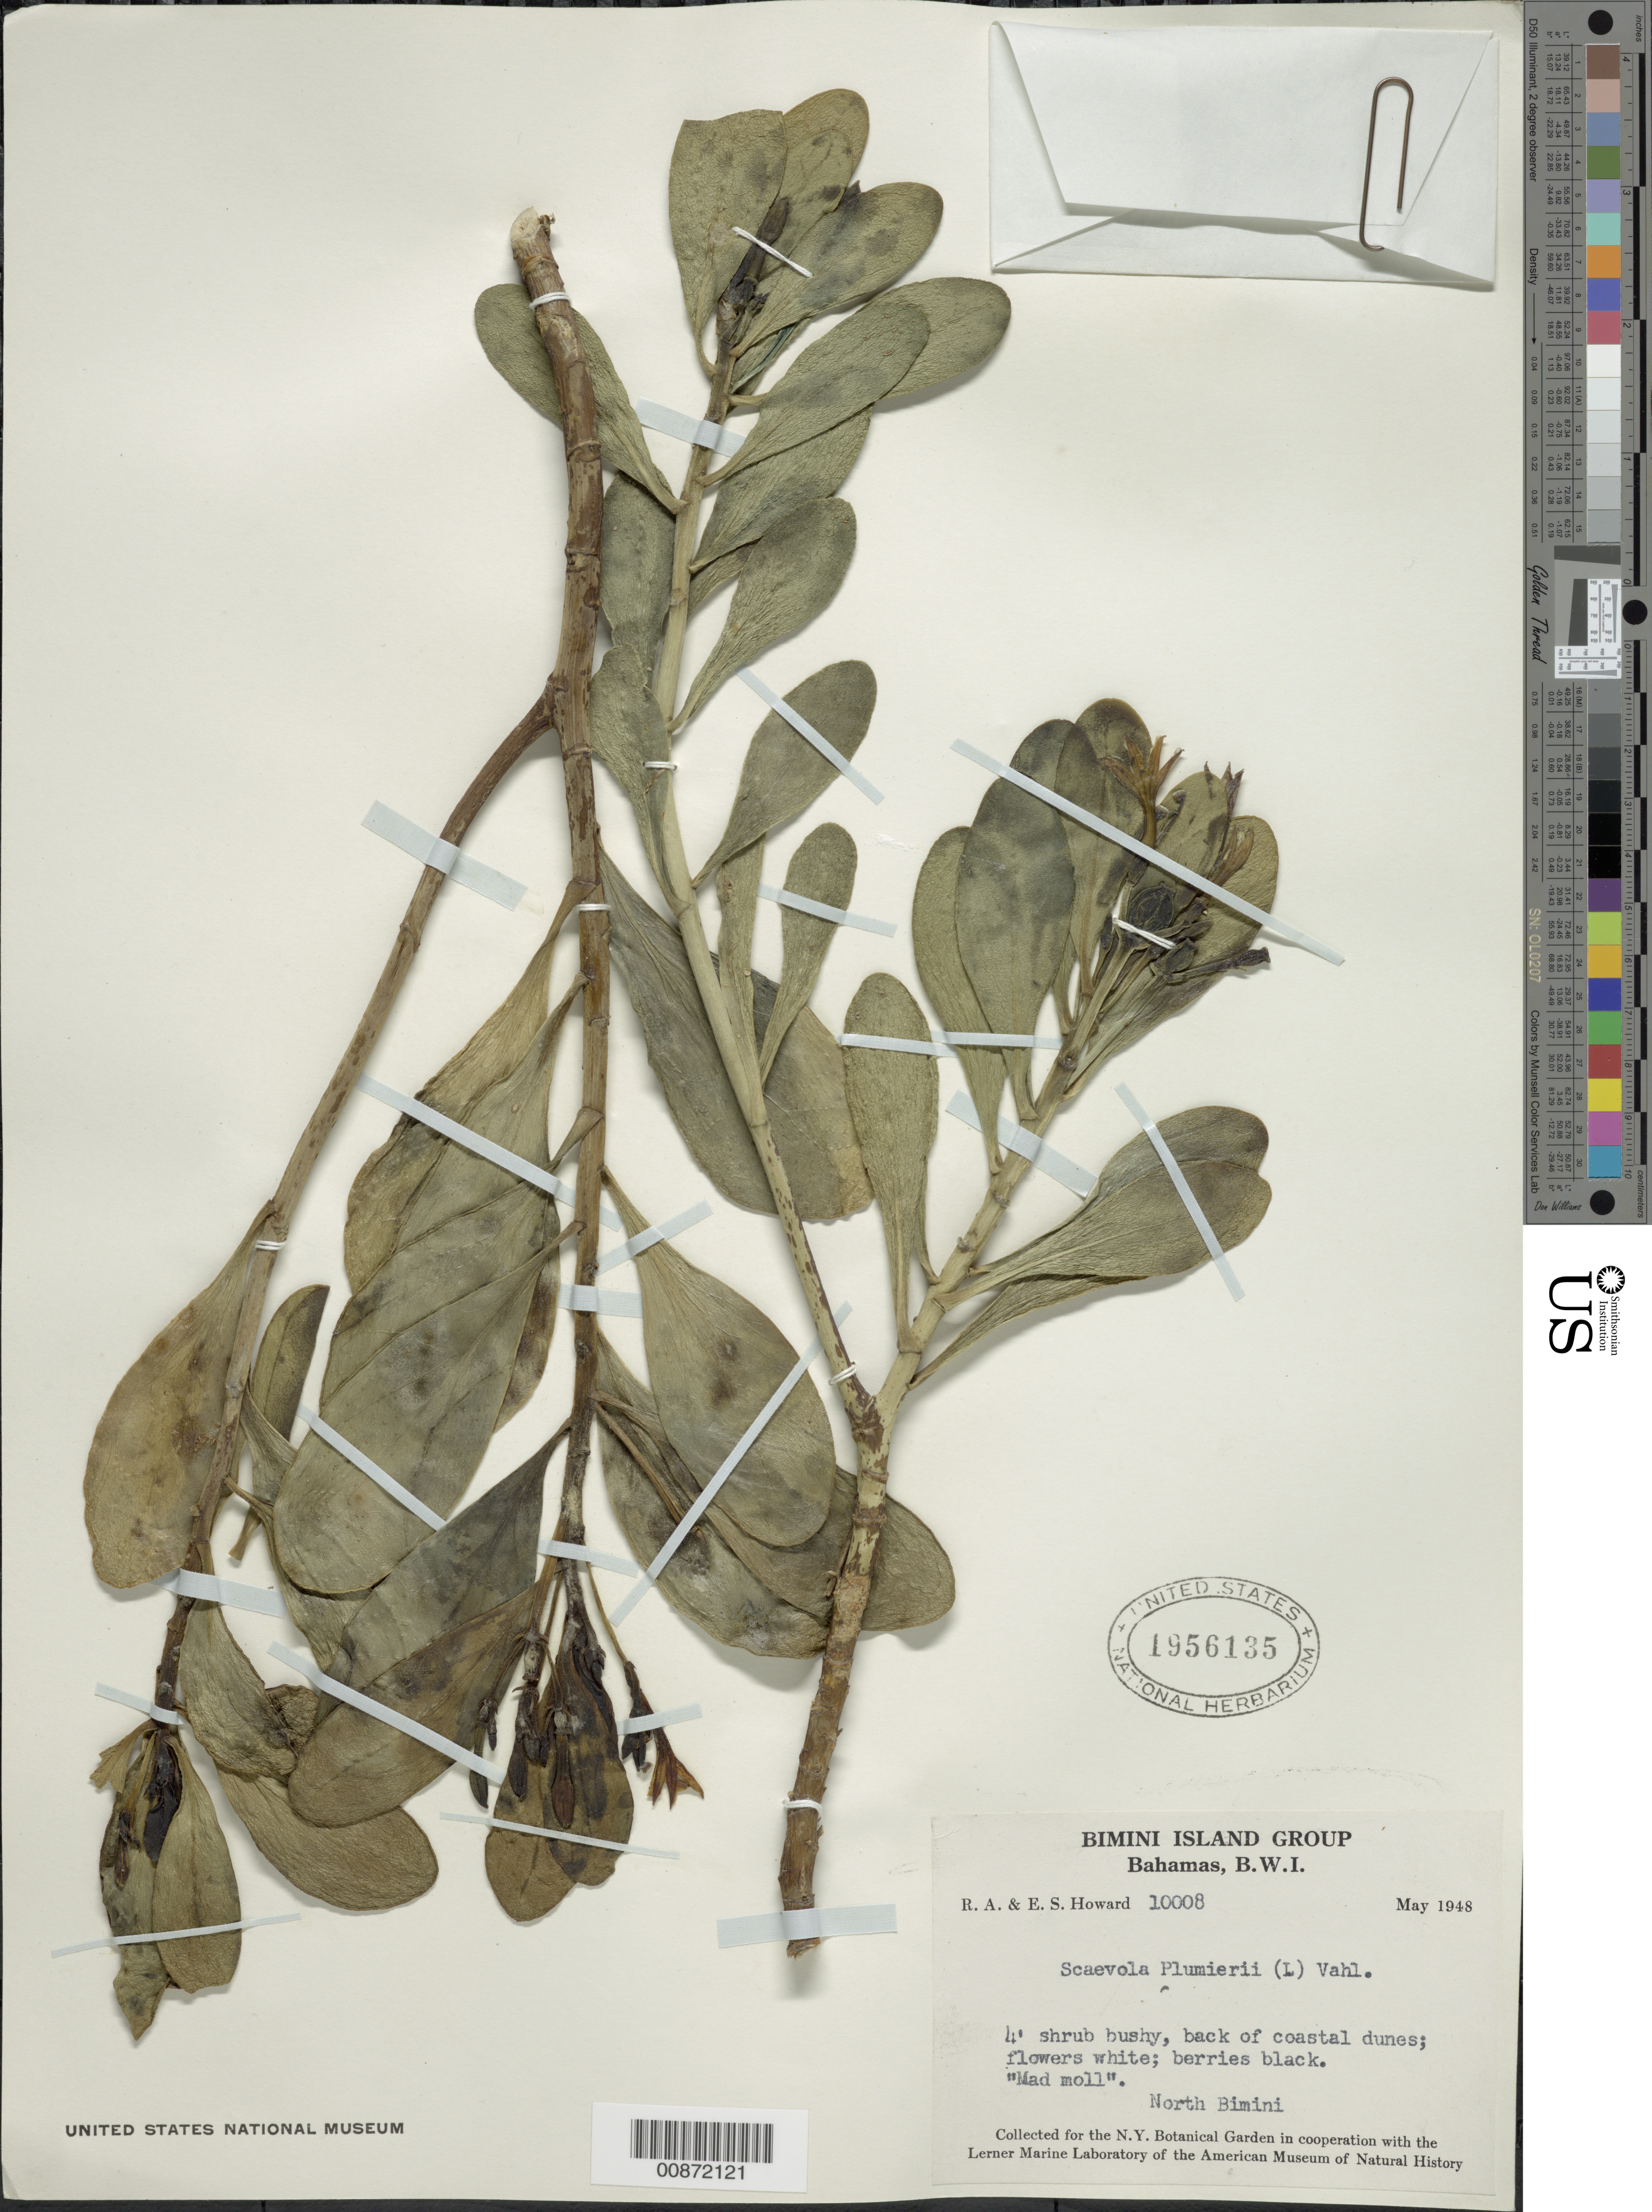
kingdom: Plantae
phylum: Tracheophyta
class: Magnoliopsida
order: Asterales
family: Goodeniaceae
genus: Scaevola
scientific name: Scaevola plumieri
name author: (L.) Vahl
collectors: R. A. Howard & E. S. Howard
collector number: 10008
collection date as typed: May 1948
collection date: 1948-05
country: Bahamas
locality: North Bimini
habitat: Back of coastal dunes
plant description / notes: Common name: Mad moll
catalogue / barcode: US 1956135